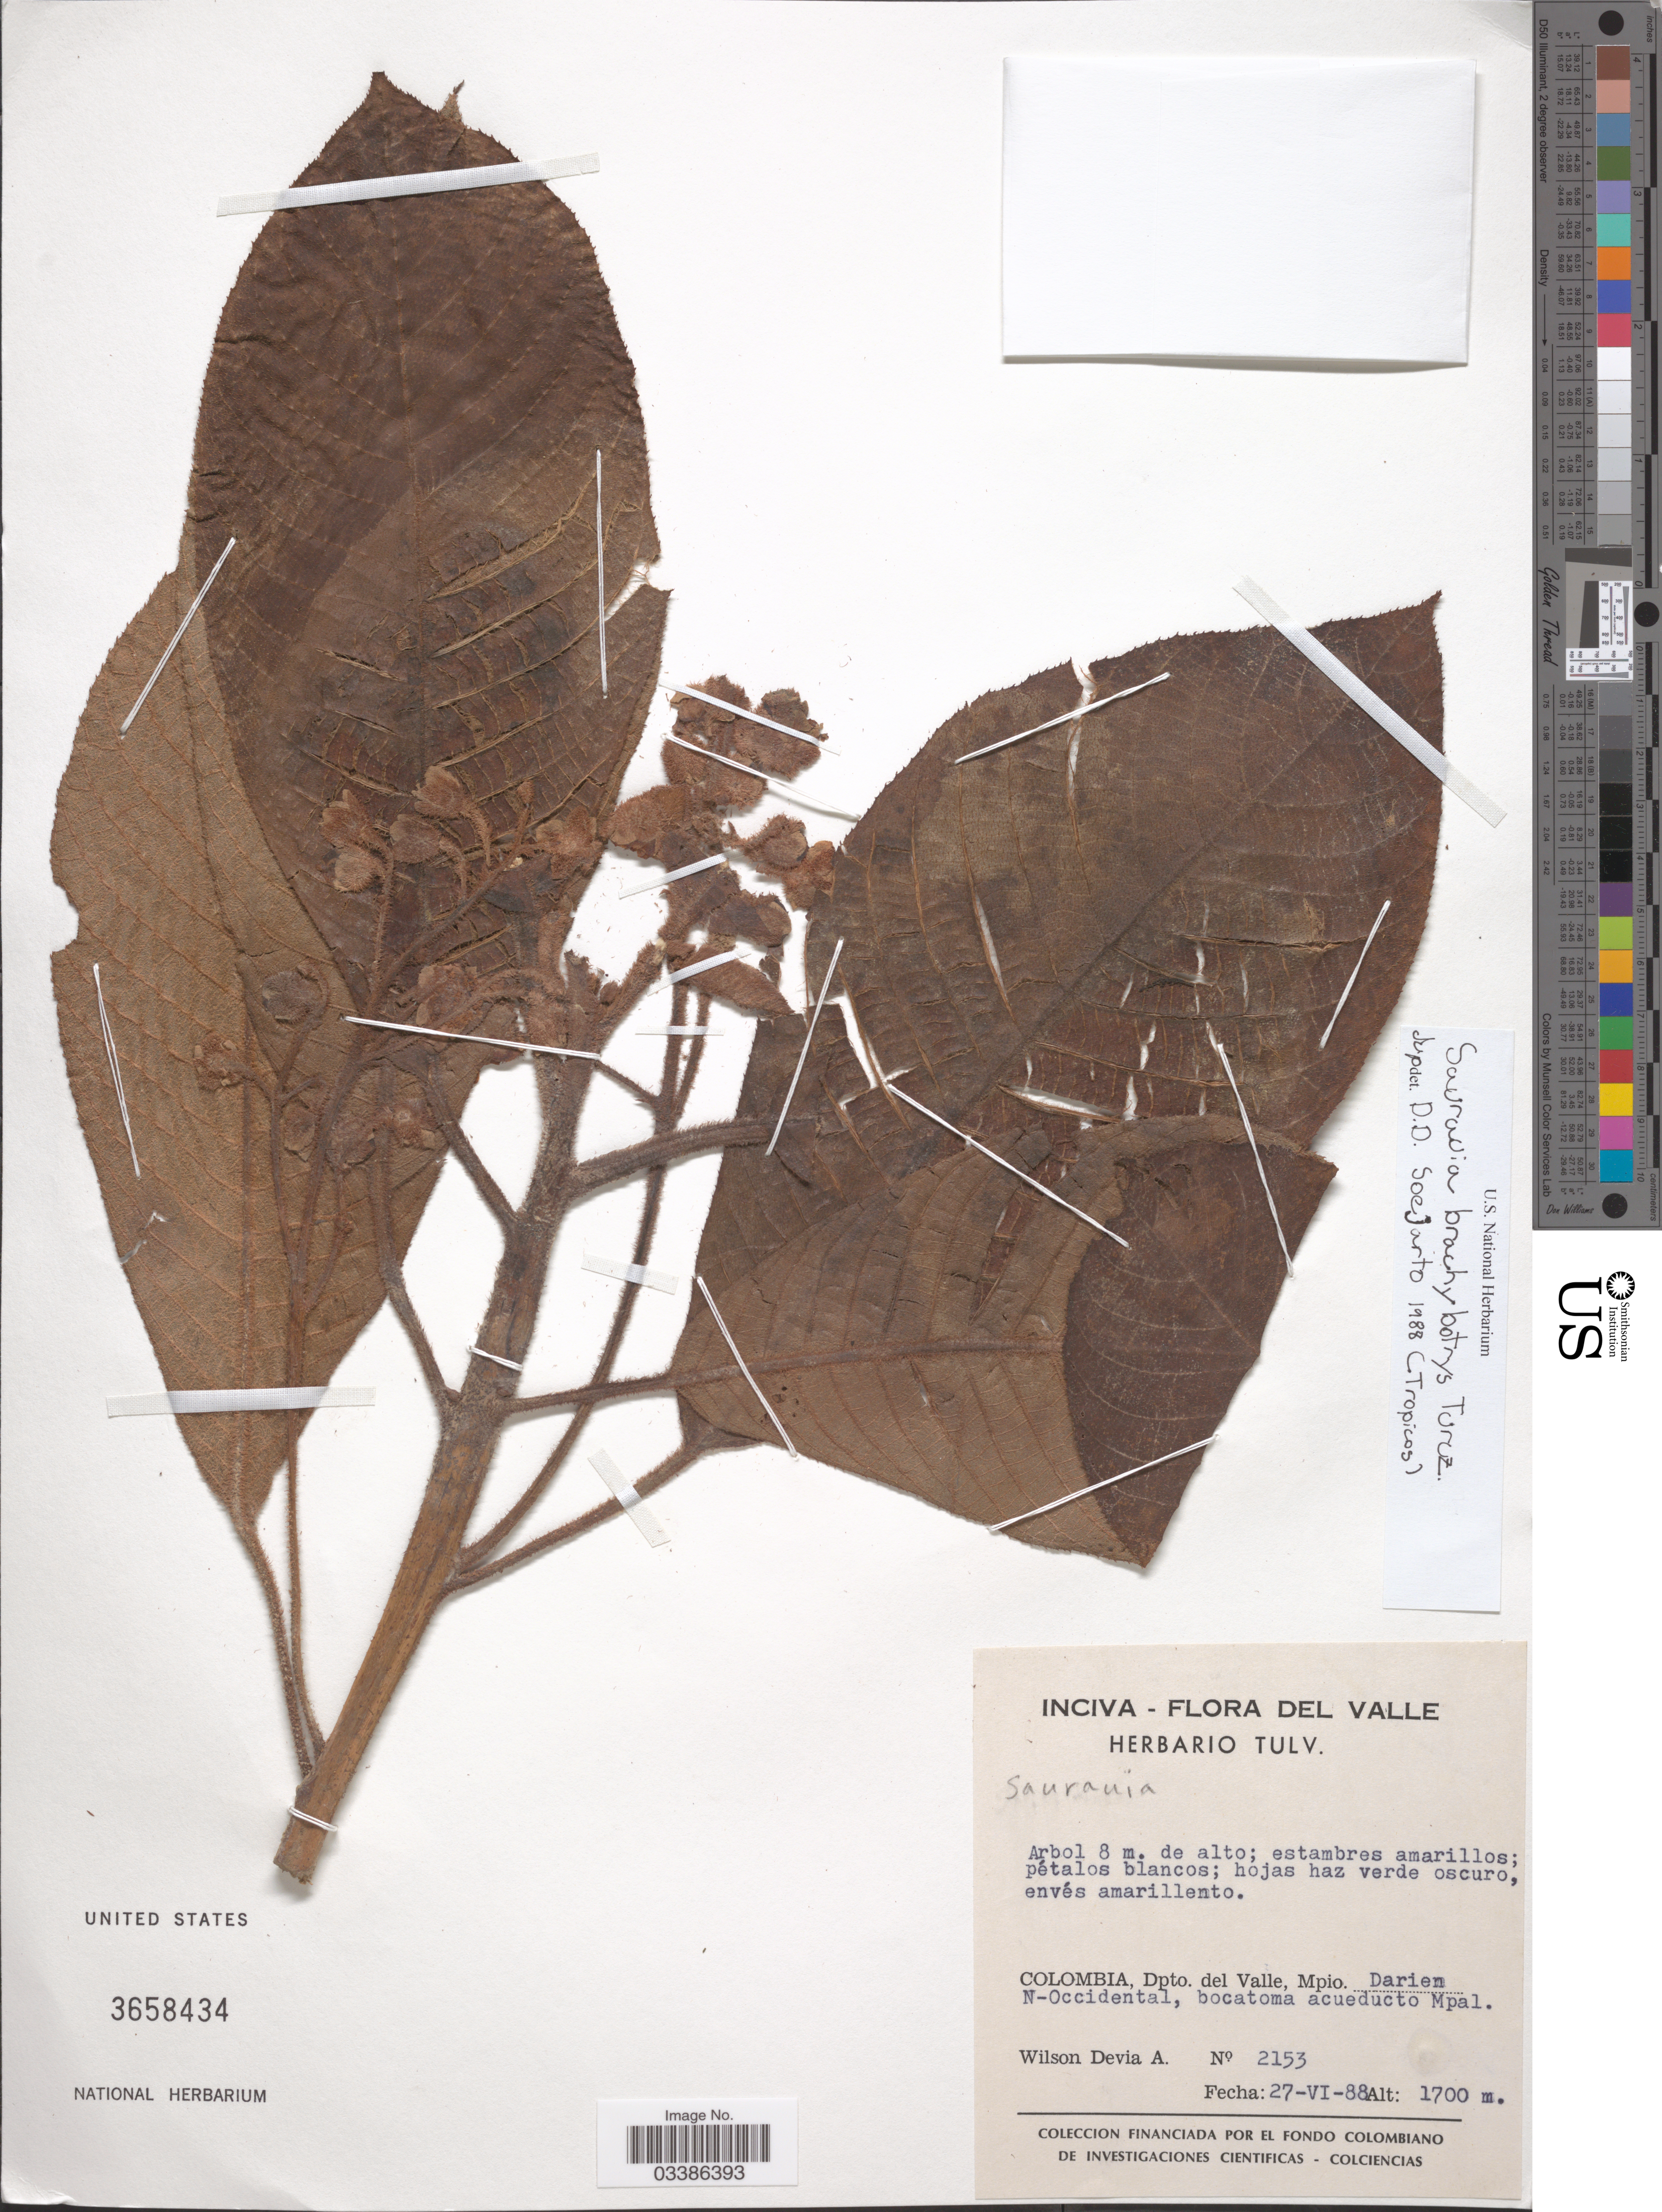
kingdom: Plantae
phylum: Tracheophyta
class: Magnoliopsida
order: Ericales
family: Actinidiaceae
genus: Saurauia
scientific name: Saurauia brachybotrys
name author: Turcz.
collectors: W. Devia A.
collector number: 2153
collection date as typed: Transcribed d/m/y: 27/6/88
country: Colombia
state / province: Valle del Cauca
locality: Dpto. del Valle, Mpio. Darien. N-Occidental, bocatoma acueducto Mpal.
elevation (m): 1700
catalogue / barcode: US 3658434